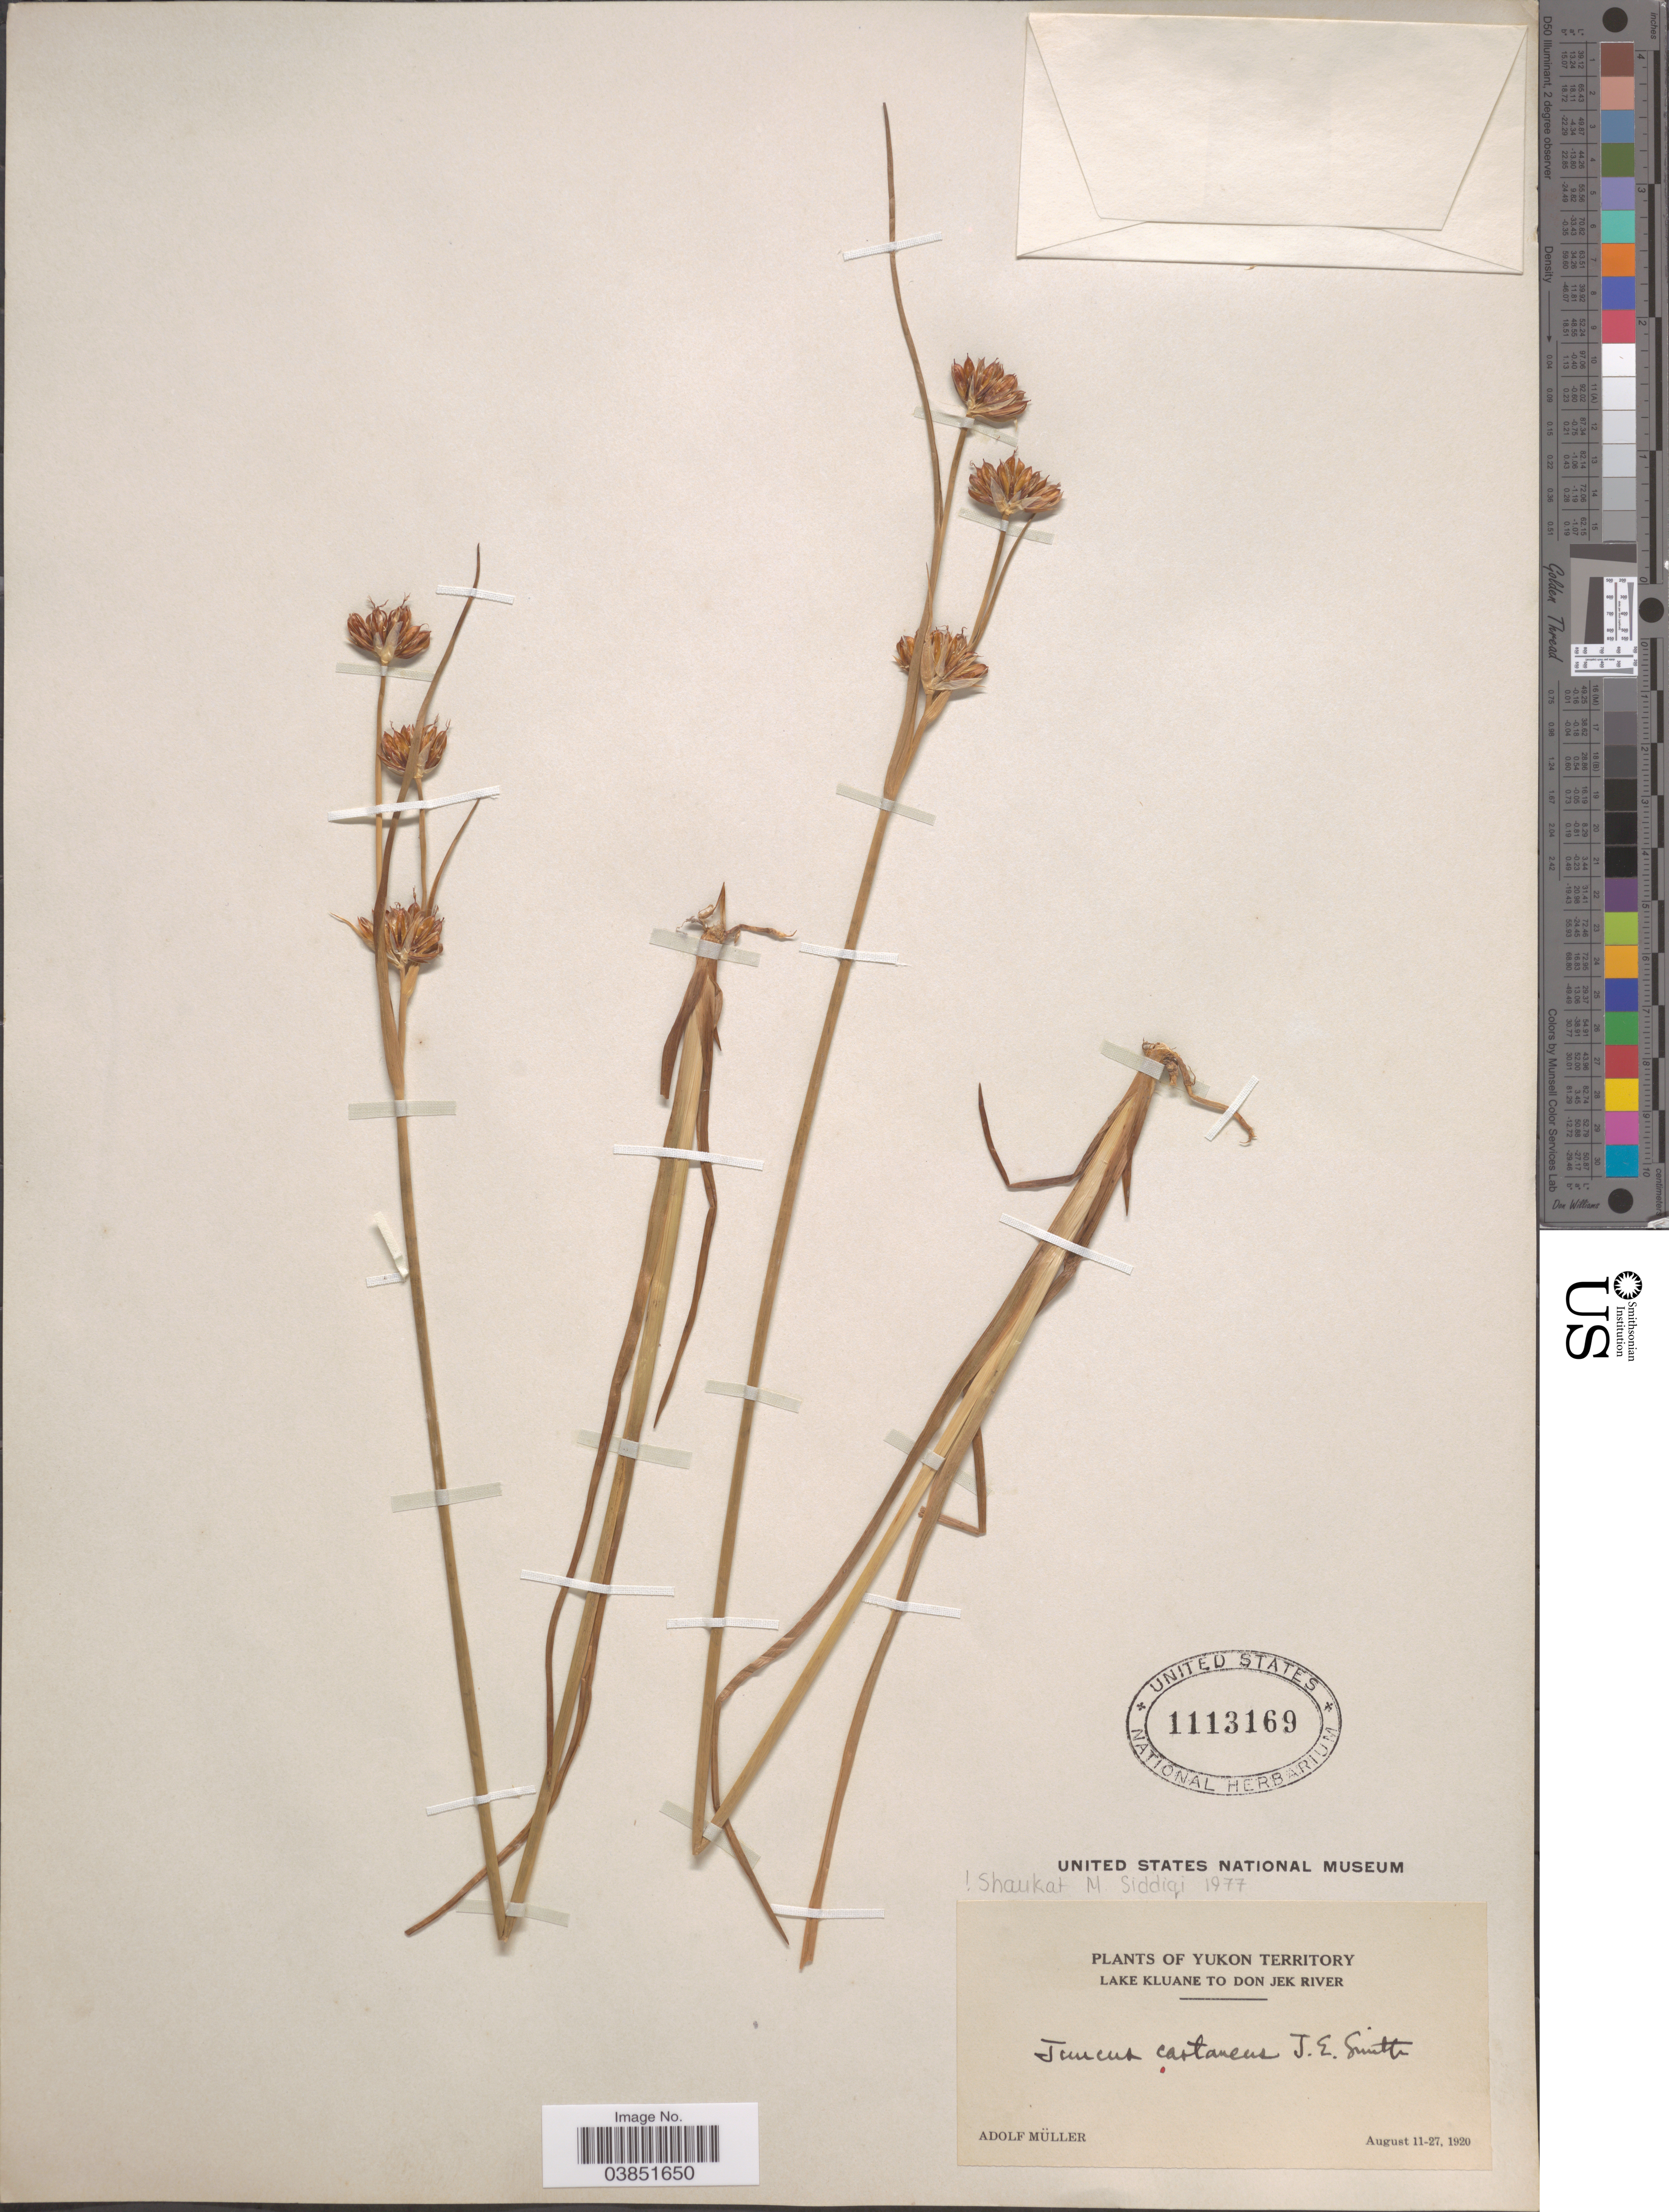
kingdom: Plantae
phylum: Tracheophyta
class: Liliopsida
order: Poales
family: Juncaceae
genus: Juncus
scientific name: Juncus castaneus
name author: Sm.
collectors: A. Muller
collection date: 1920-08-11/1920-08-27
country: Canada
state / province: Yukon Territory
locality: Lake Kluane to Don Jek River.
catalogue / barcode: US 1113169